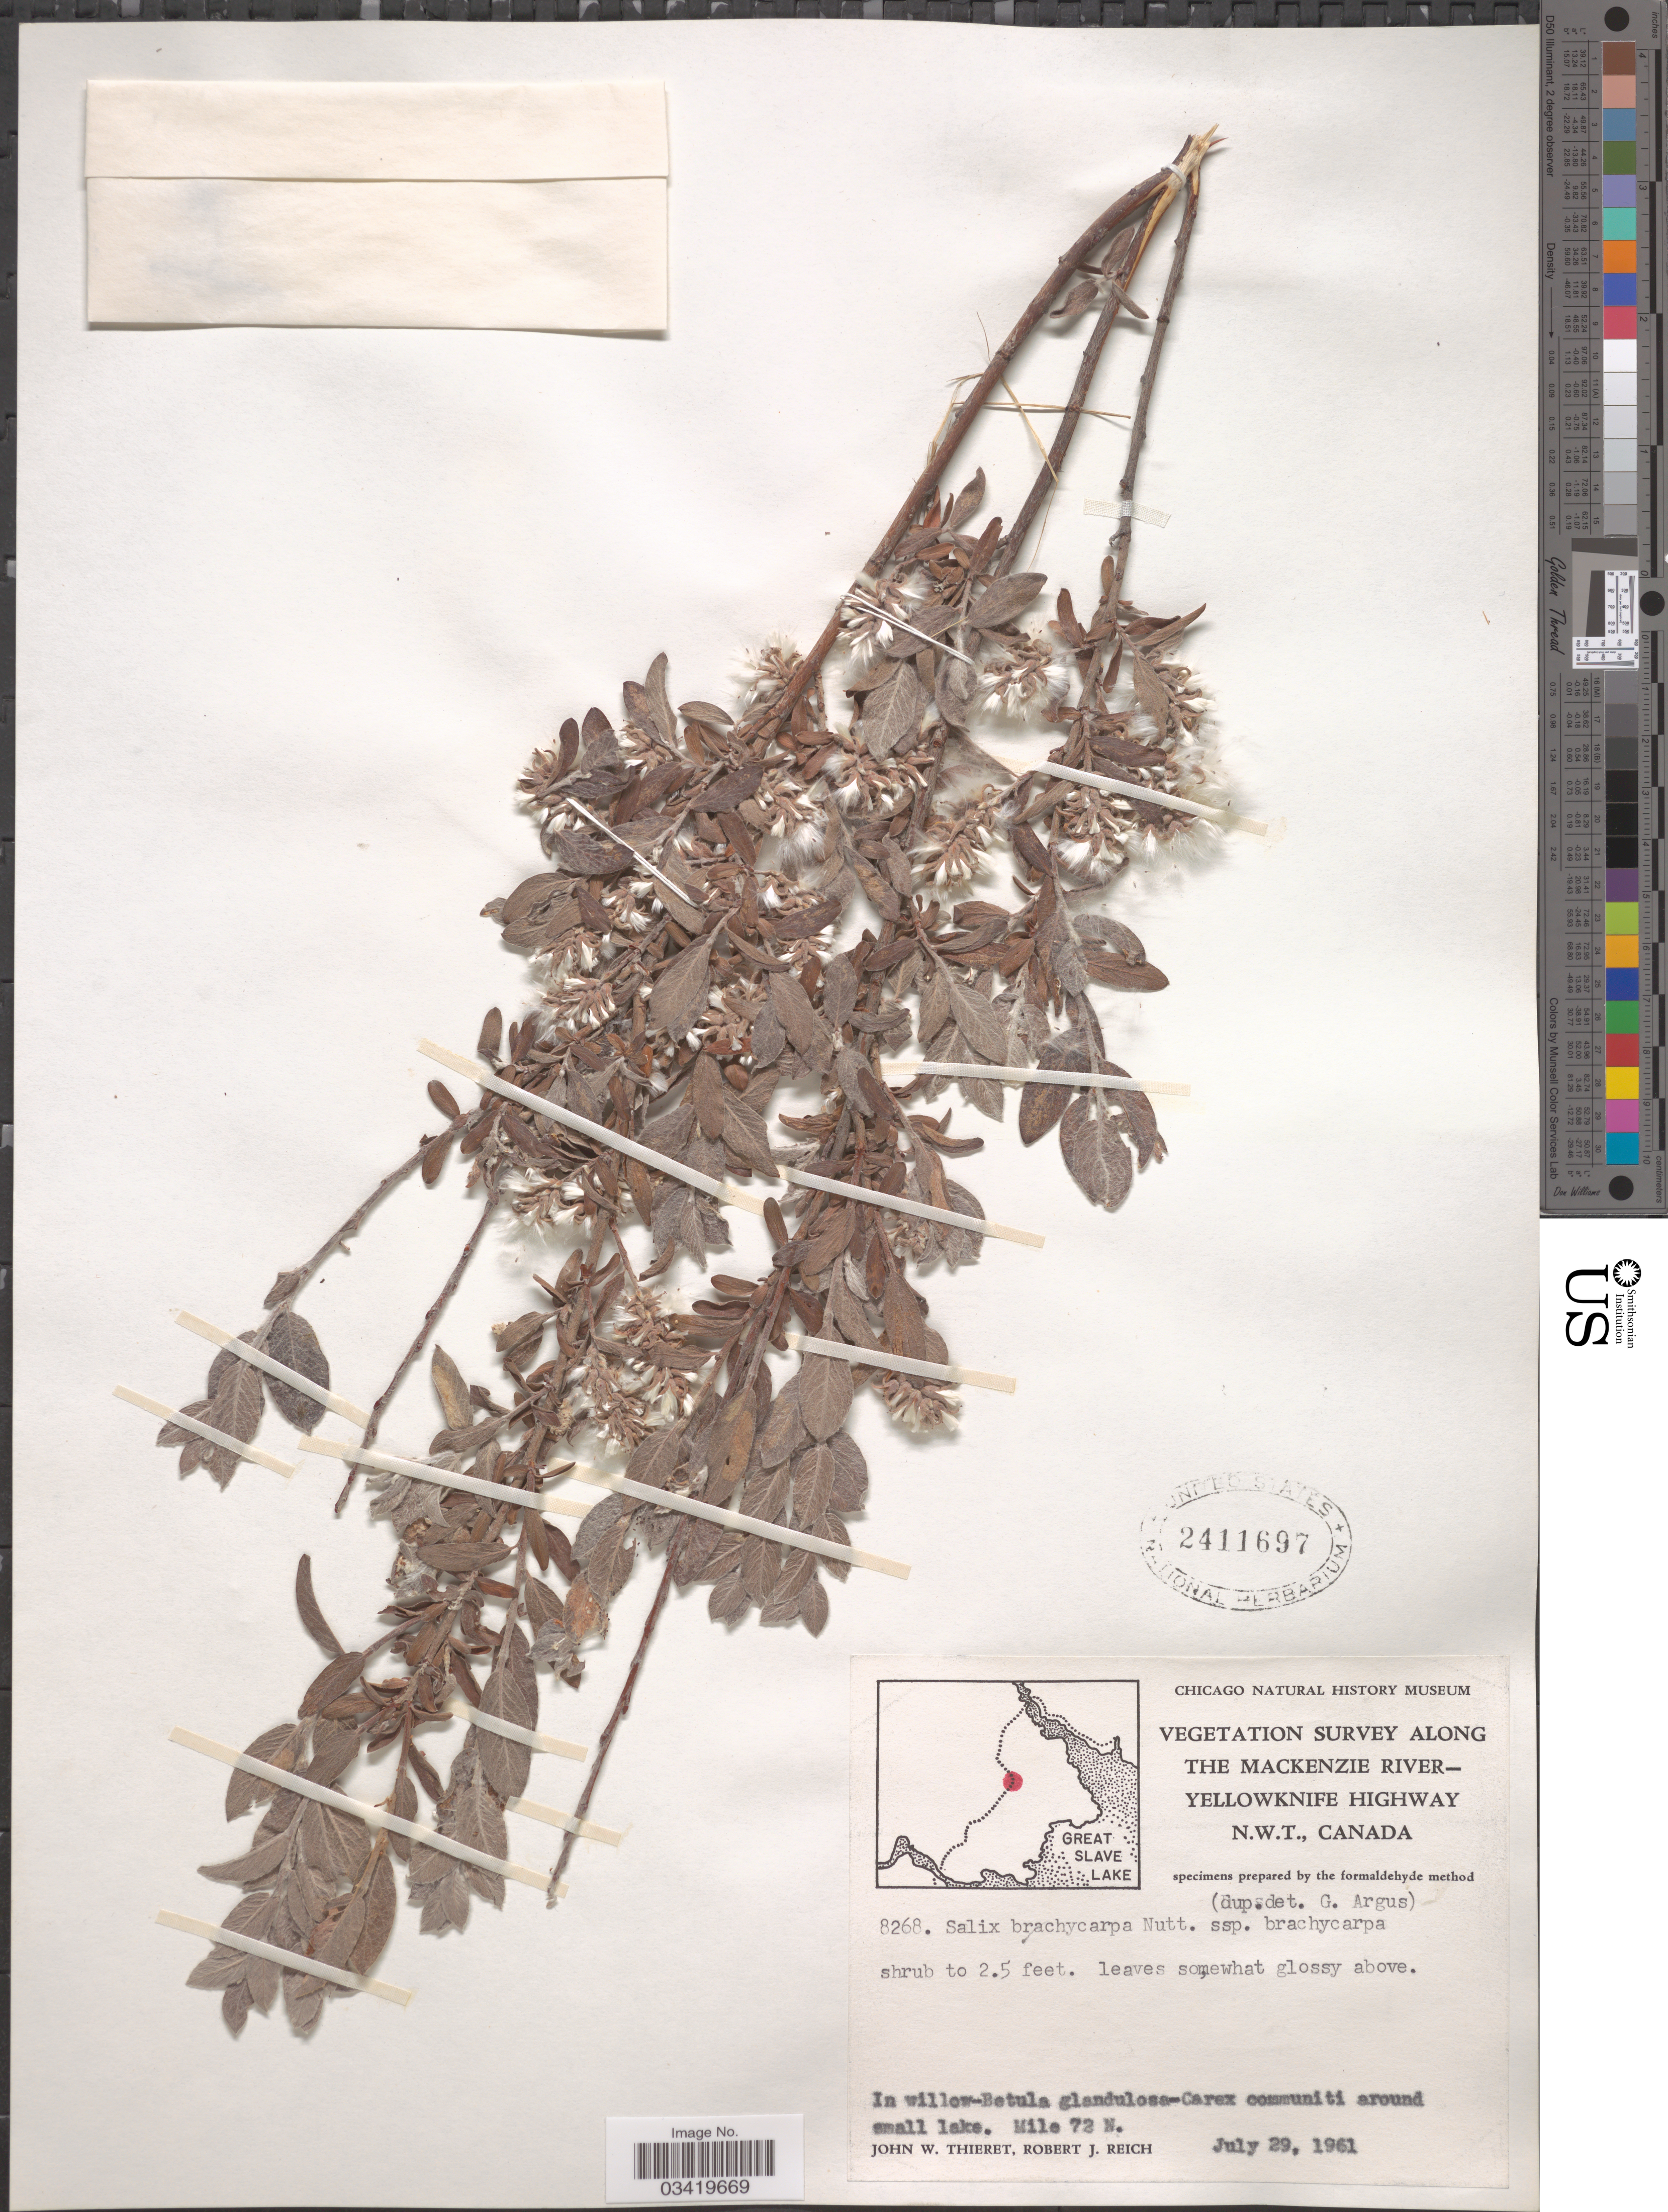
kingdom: Plantae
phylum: Tracheophyta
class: Magnoliopsida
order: Malpighiales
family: Salicaceae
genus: Salix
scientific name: Salix brachycarpa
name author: Nutt.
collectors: J. W. Thieret & R. Reich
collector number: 8268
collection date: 1961-07-29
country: Canada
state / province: Northwest Territories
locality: Vegetation Survey along the Mackenzie River-Yellowknife Highway. In willow-Betula glandulosa-Carex communiti around small lake. Mile 72 N.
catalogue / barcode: US 2411697